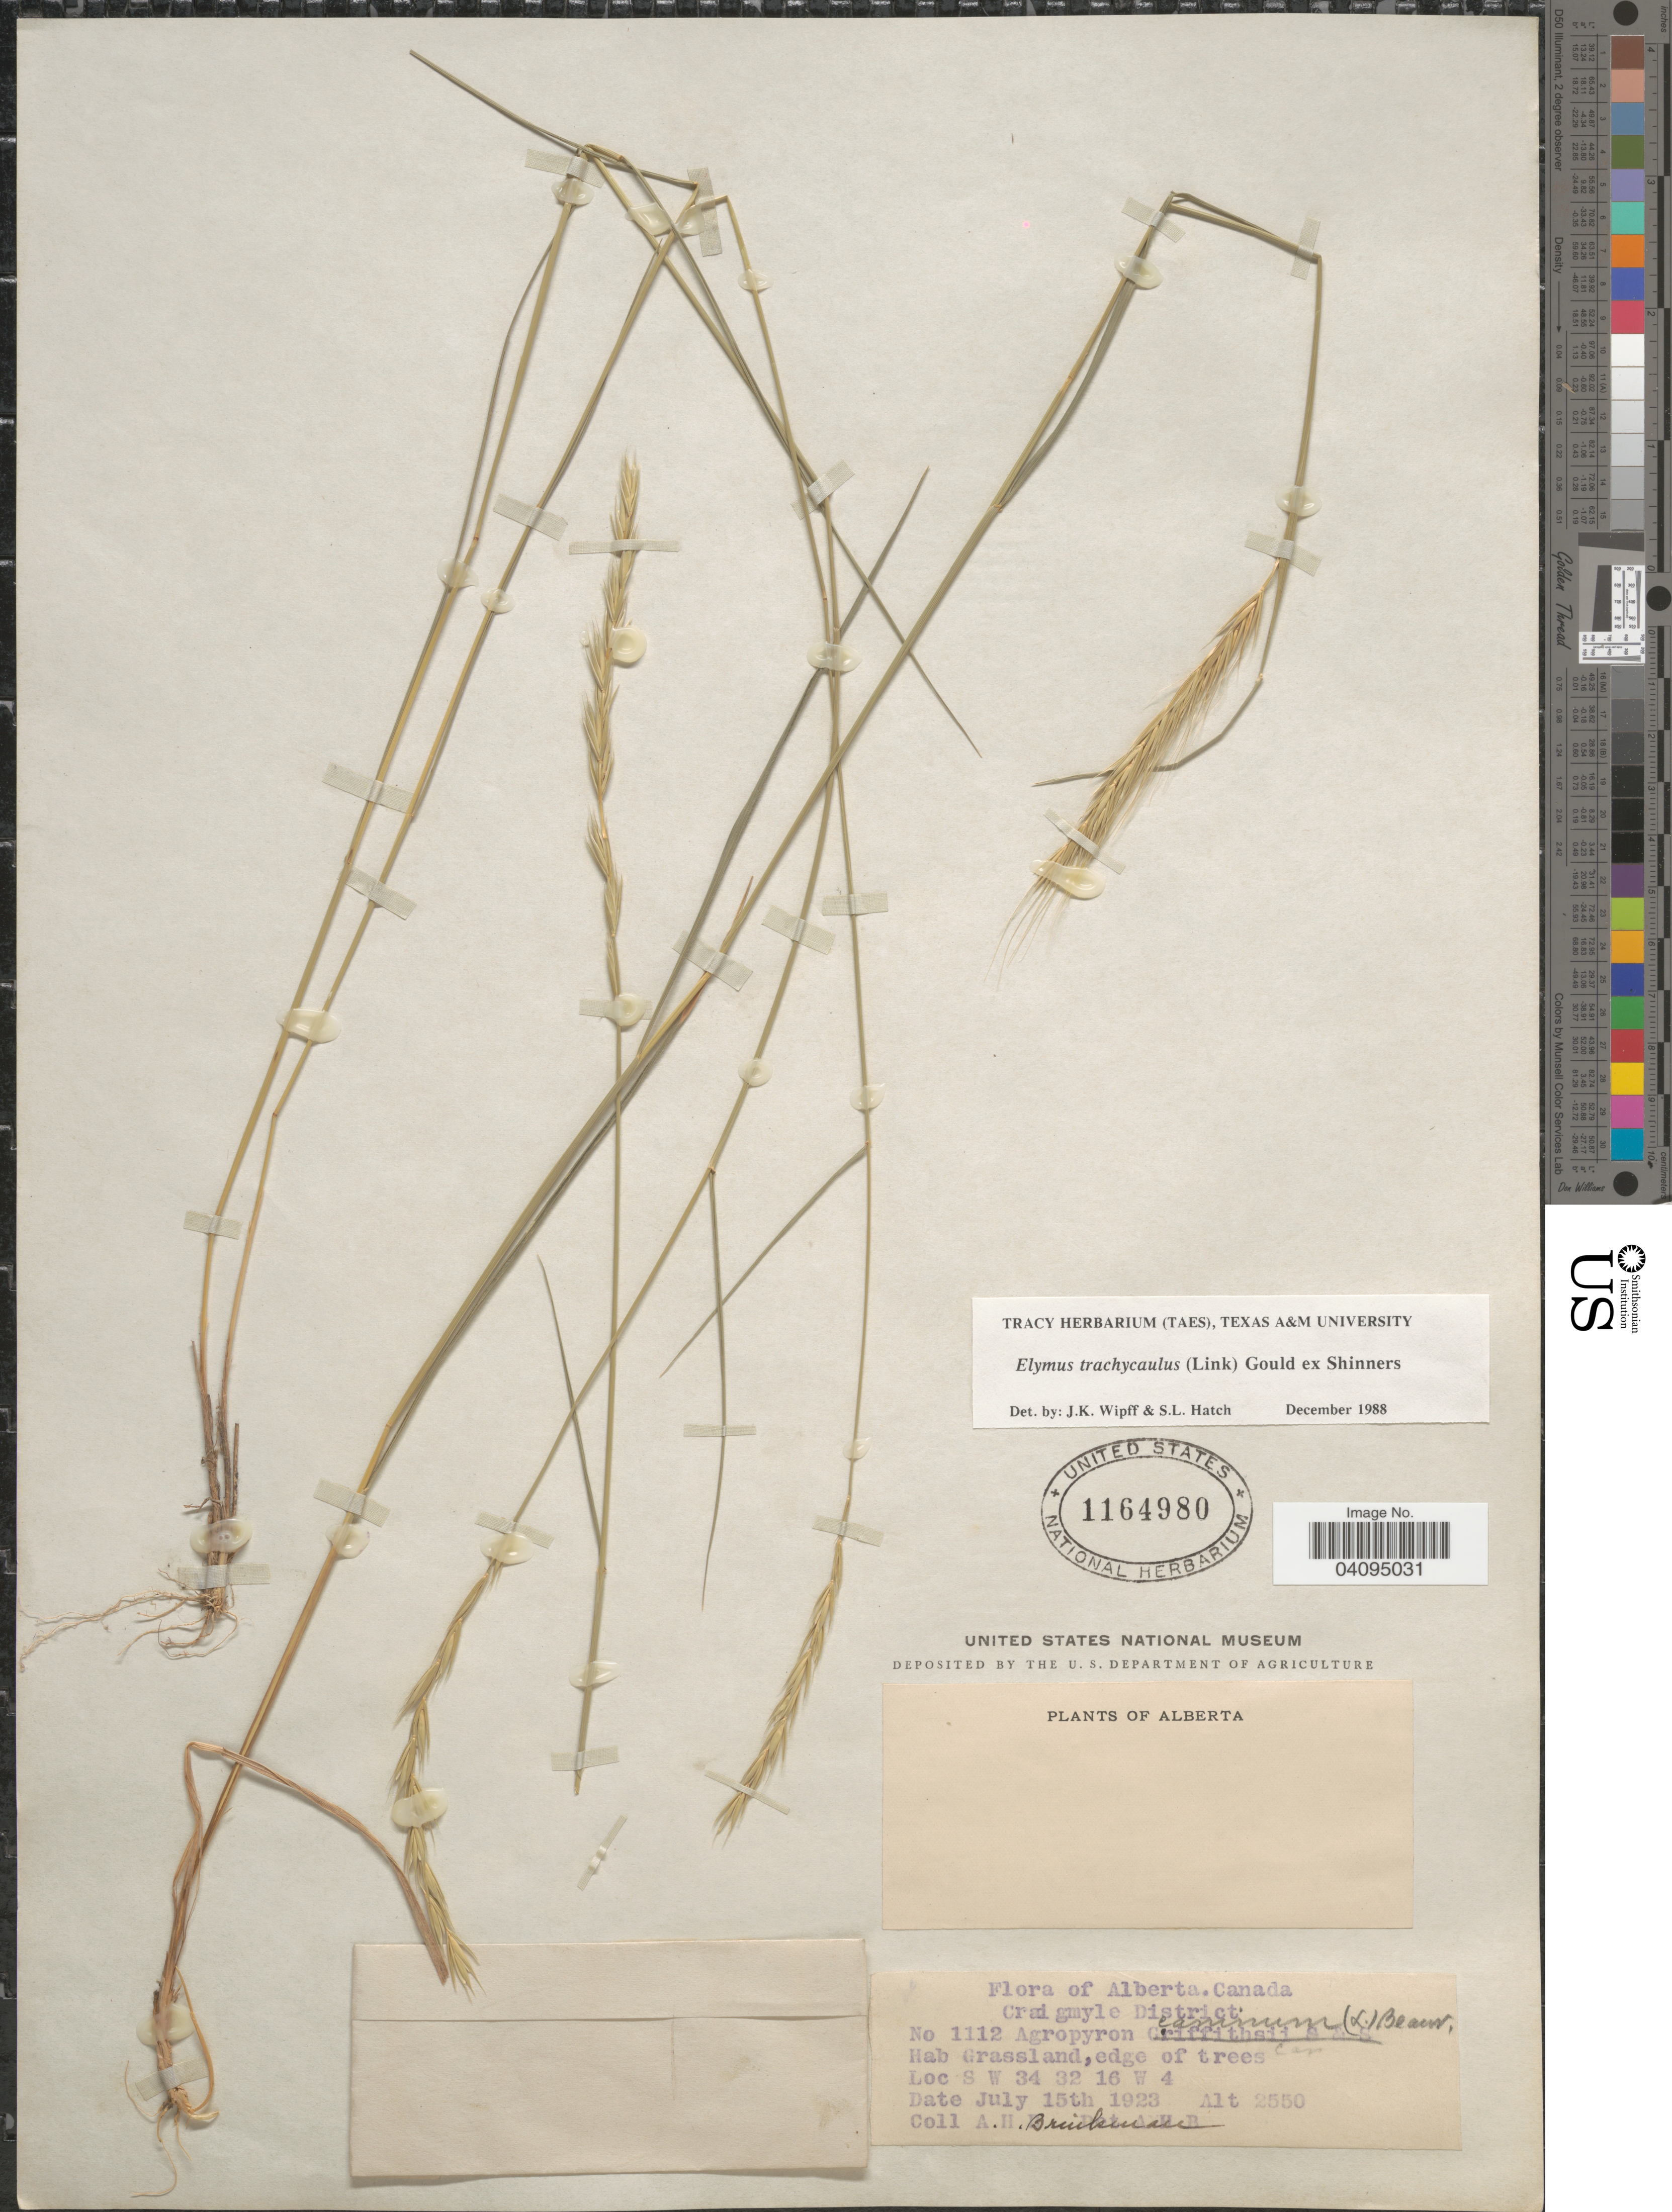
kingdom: Plantae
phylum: Tracheophyta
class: Liliopsida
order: Poales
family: Poaceae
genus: Elymus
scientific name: Elymus trachycaulus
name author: (Link) Gould ex Shinners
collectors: A. Brinkman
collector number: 1112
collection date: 1923-07-15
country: Canada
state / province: Alberta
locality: Craigmyle District. S W 34 32 16 W 4.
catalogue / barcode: US 1164980